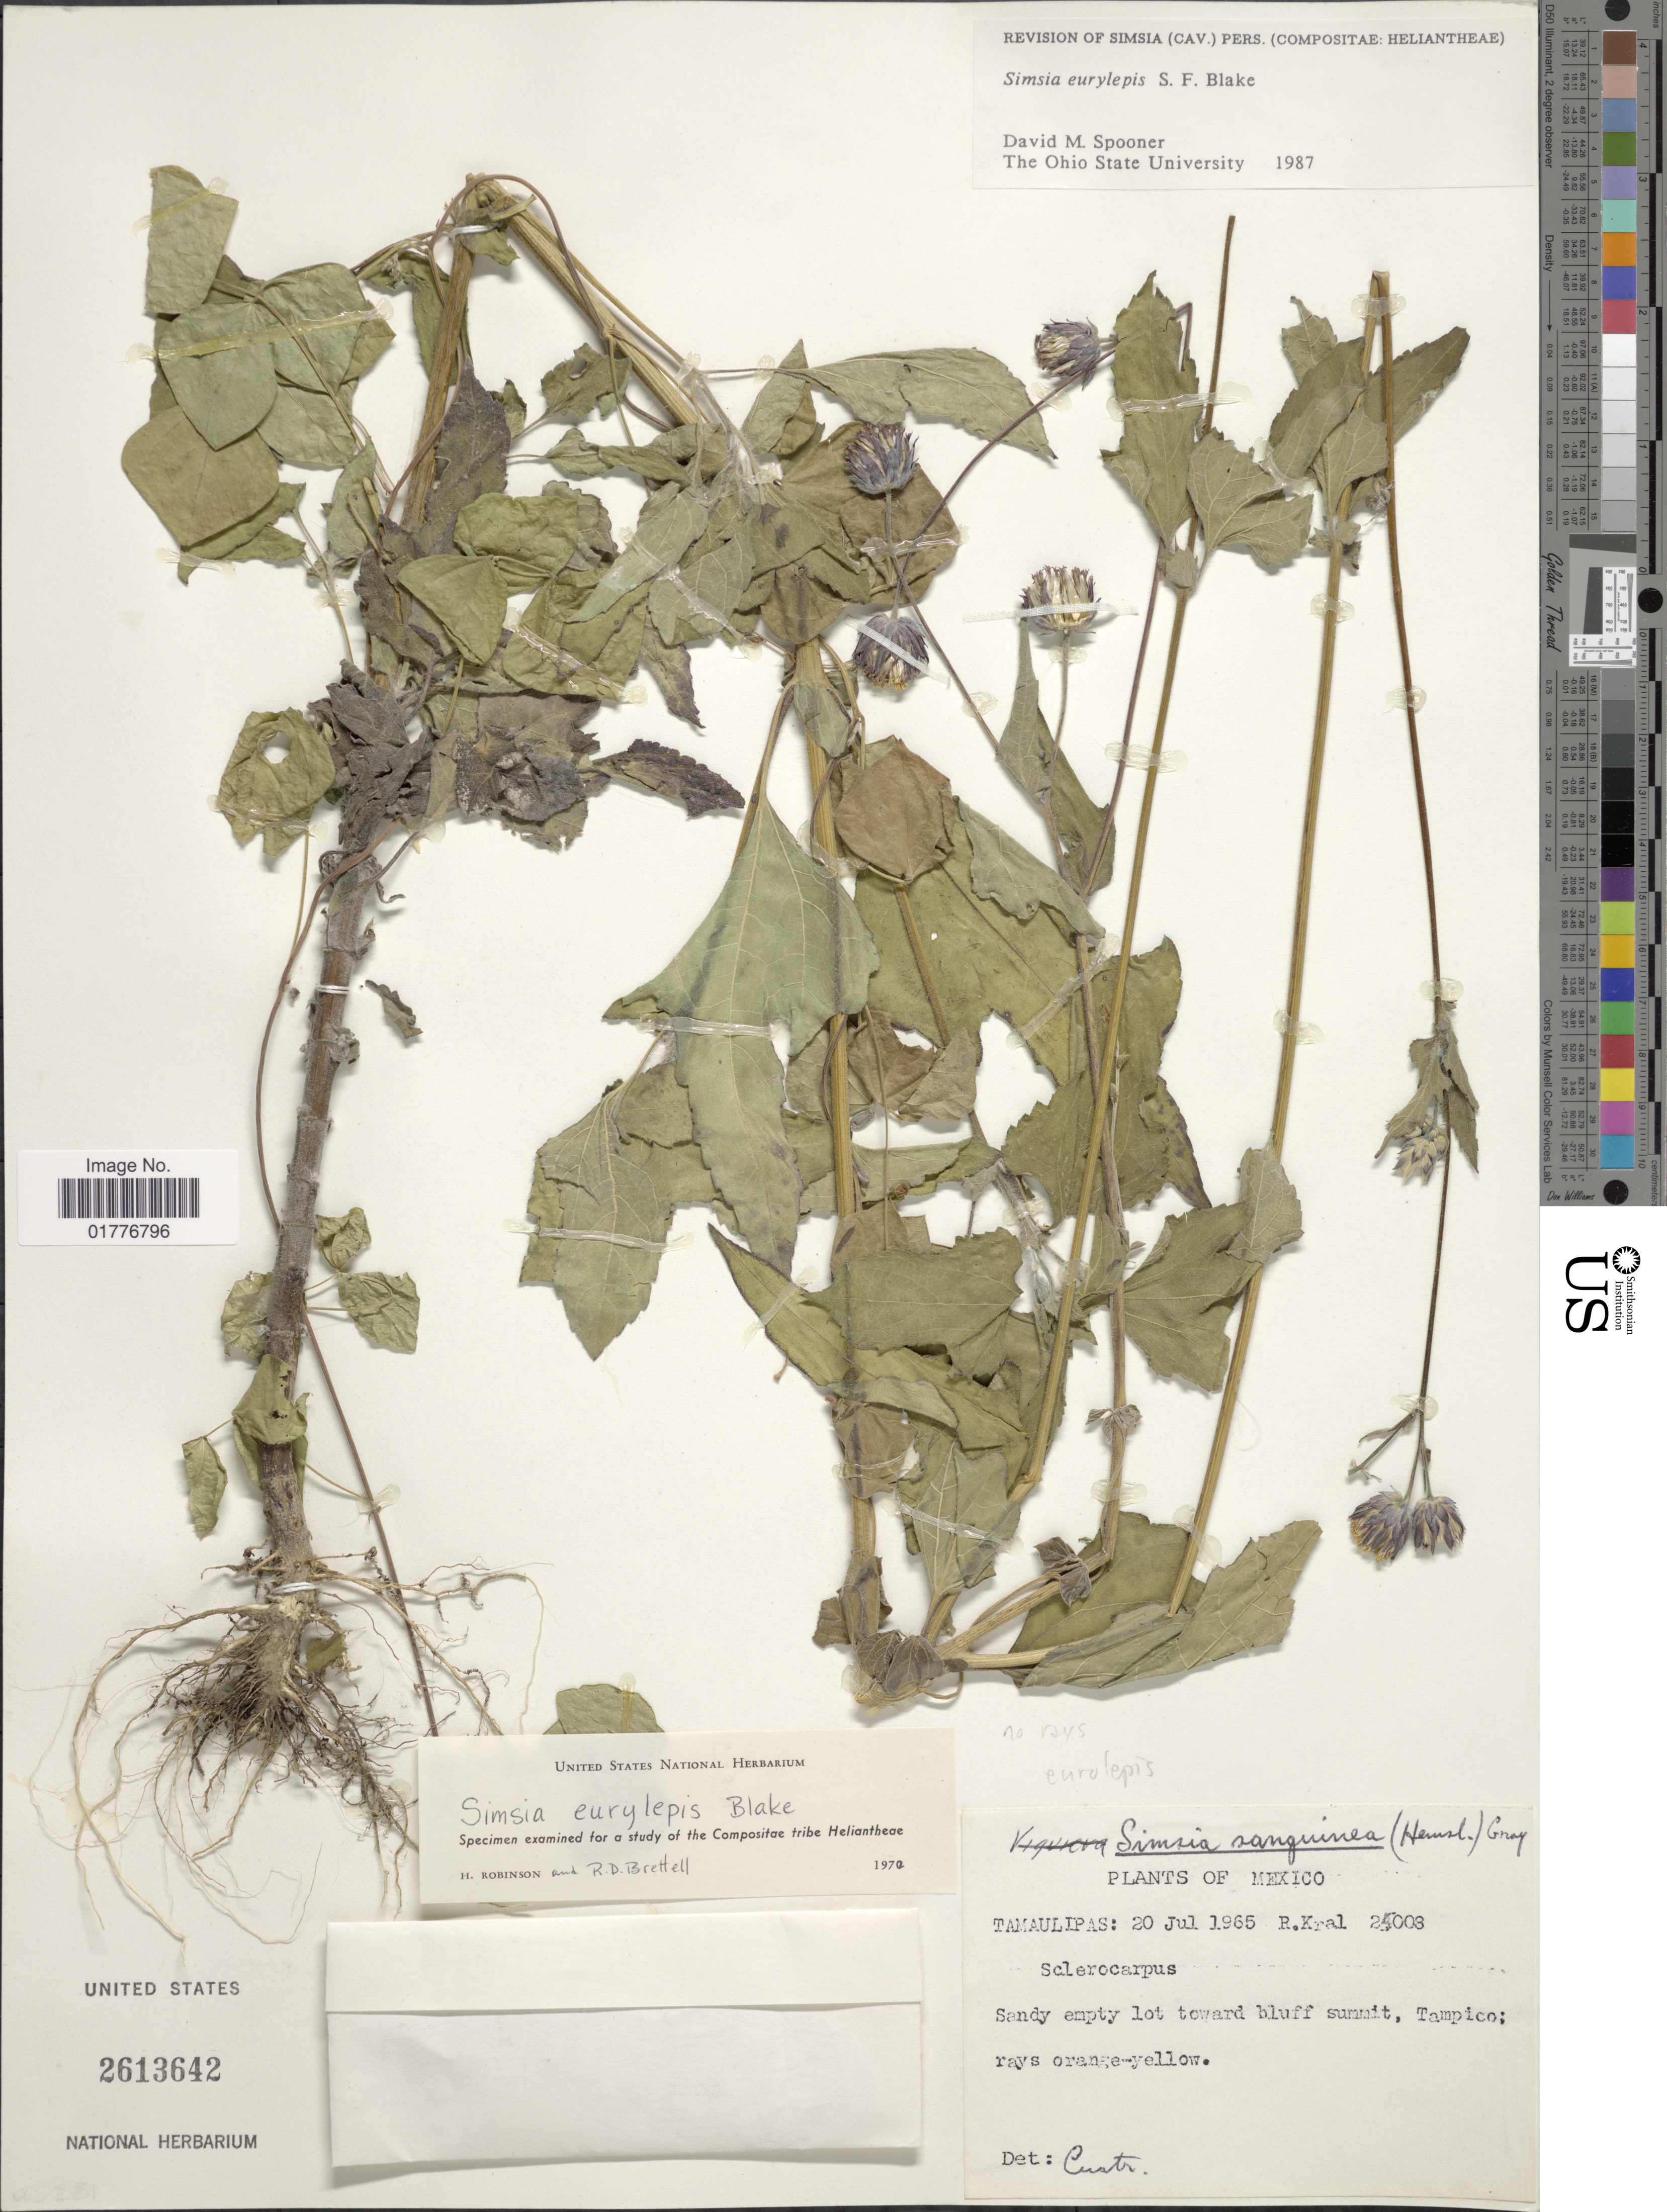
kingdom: Plantae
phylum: Tracheophyta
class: Magnoliopsida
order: Asterales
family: Asteraceae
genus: Simsia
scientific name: Simsia eurylepis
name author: S.F. Blake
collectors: R. Kral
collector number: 24003*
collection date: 1965-07-20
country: Mexico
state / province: Tamaulipas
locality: Sandy empty lot toward bluff summit, Tampico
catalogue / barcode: US 2613642